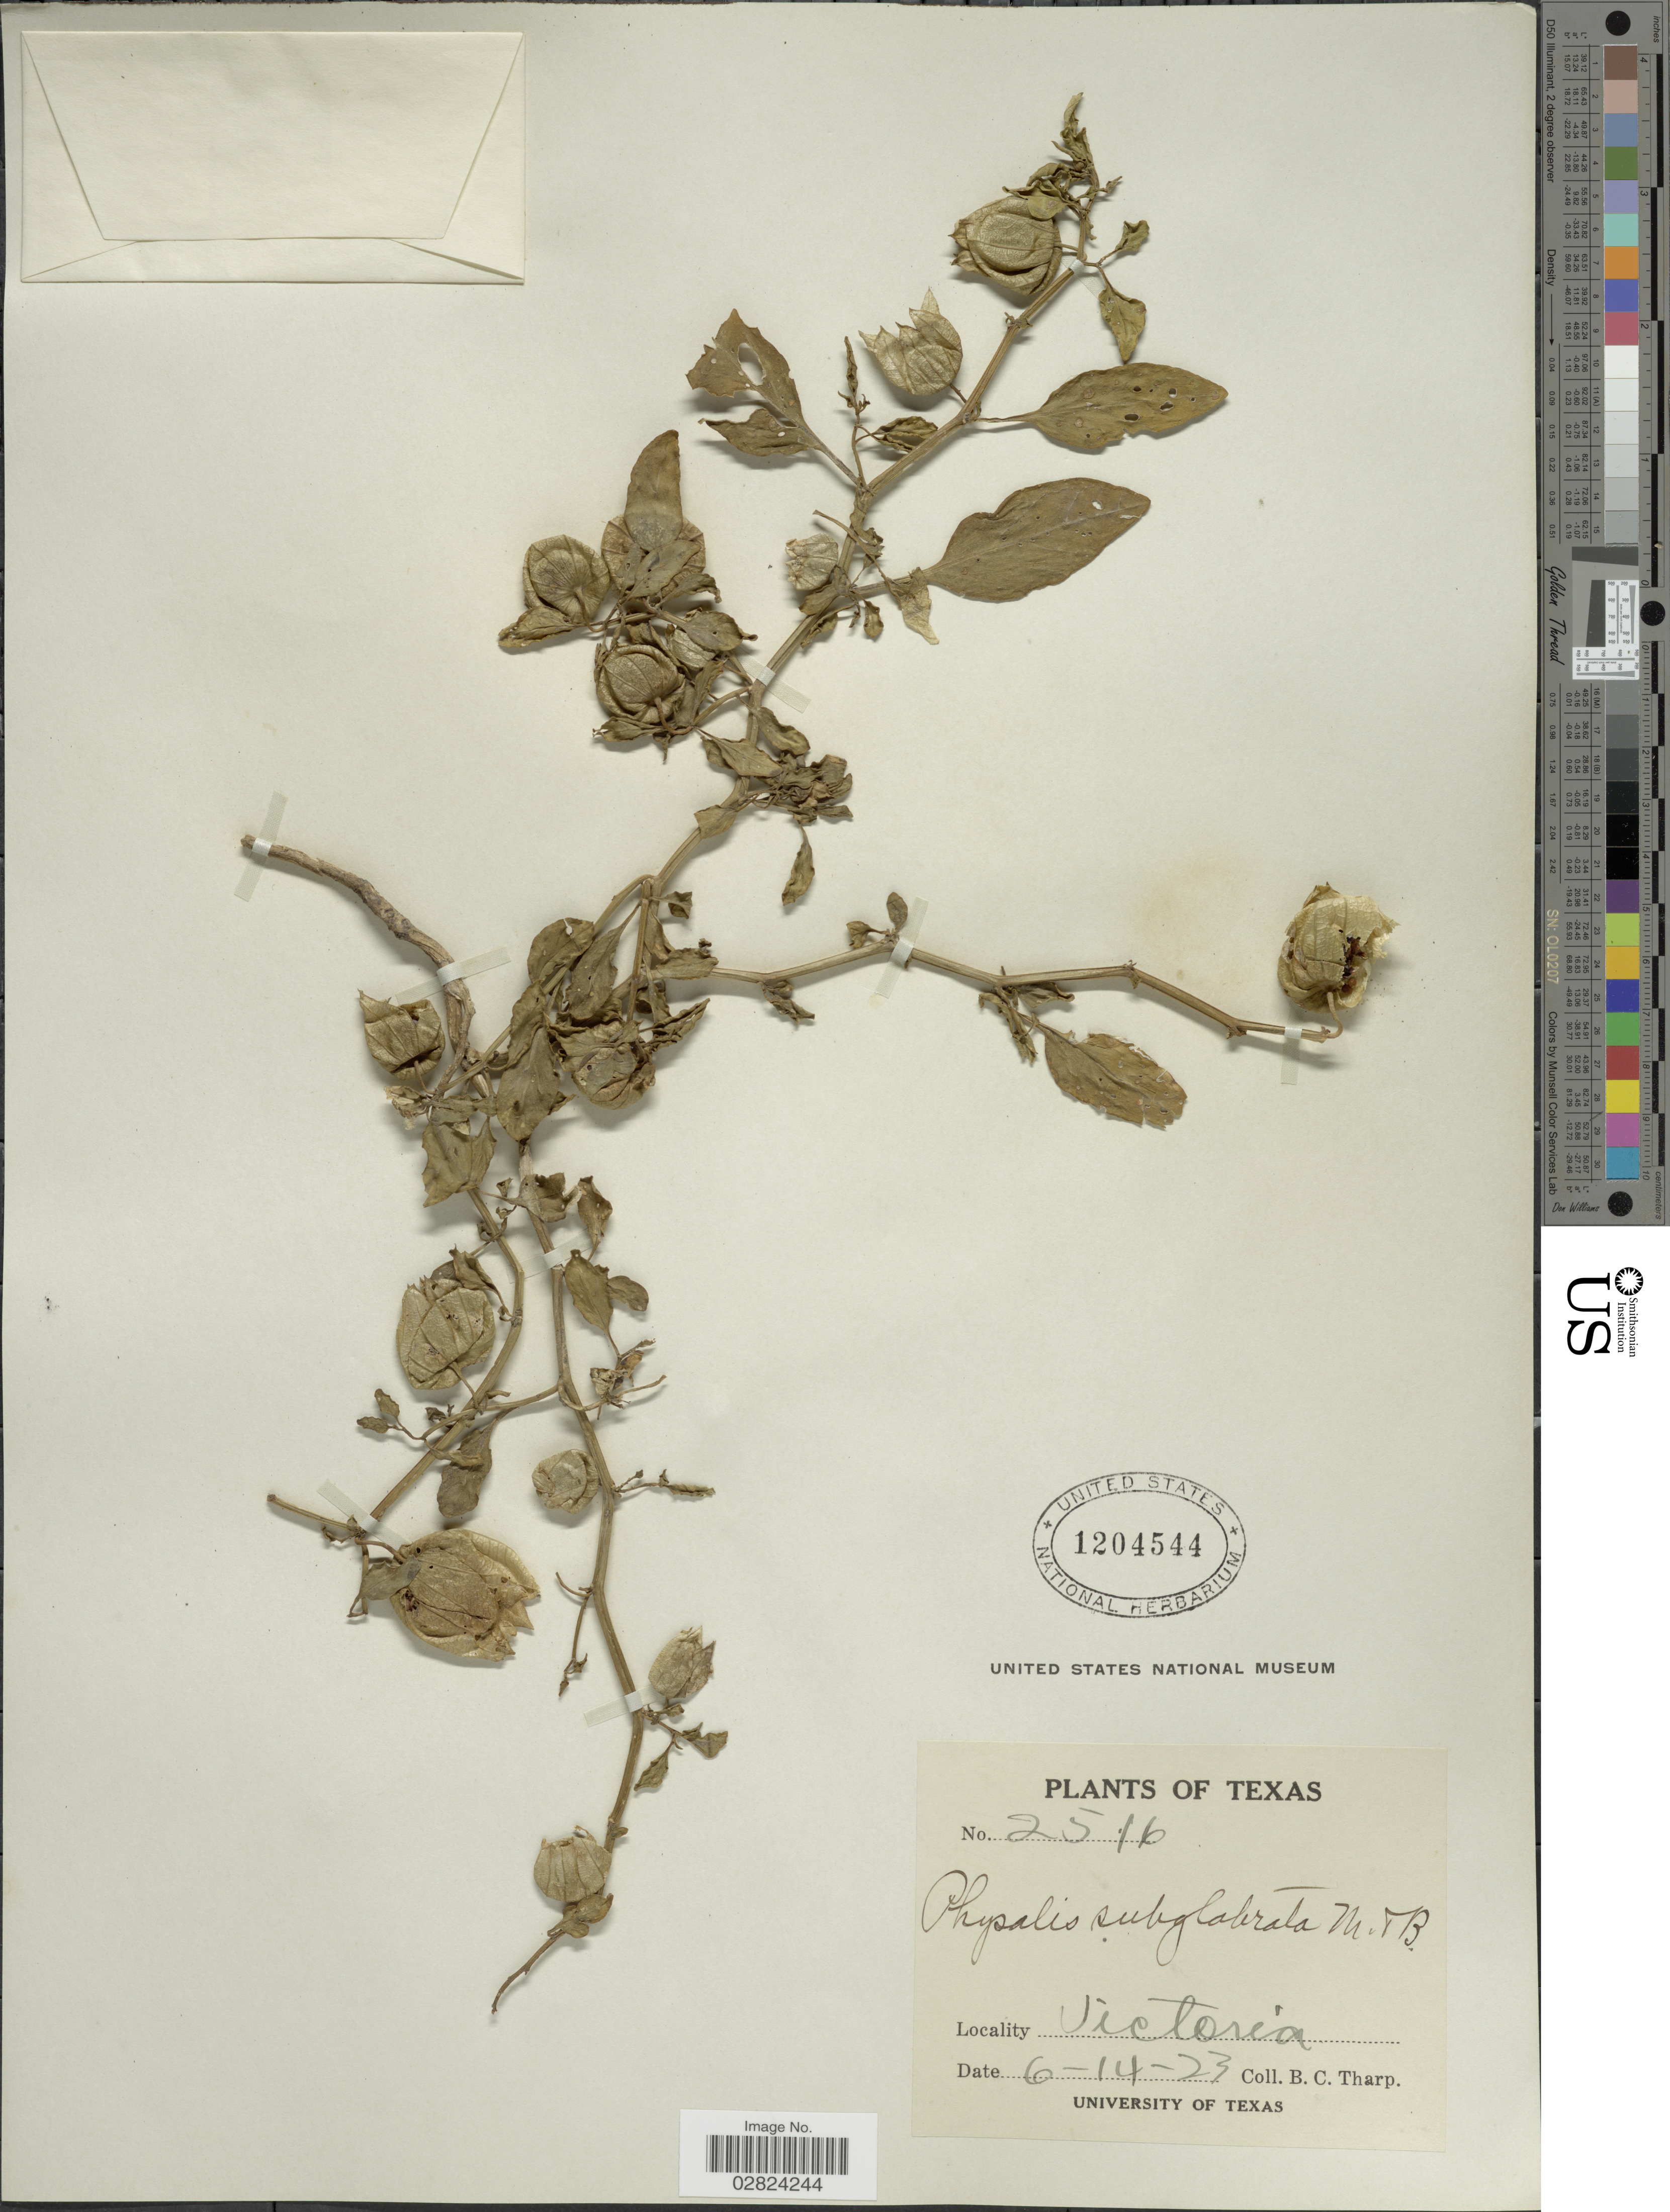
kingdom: Plantae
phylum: Tracheophyta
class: Magnoliopsida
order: Solanales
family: Solanaceae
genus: Physalis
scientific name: Physalis subglabrata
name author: Mack. & Bush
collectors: B. C. Tharp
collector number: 2516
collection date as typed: Transcribed d/m/y: 14/6/23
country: United States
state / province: Texas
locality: Victoria.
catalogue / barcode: US 1204544